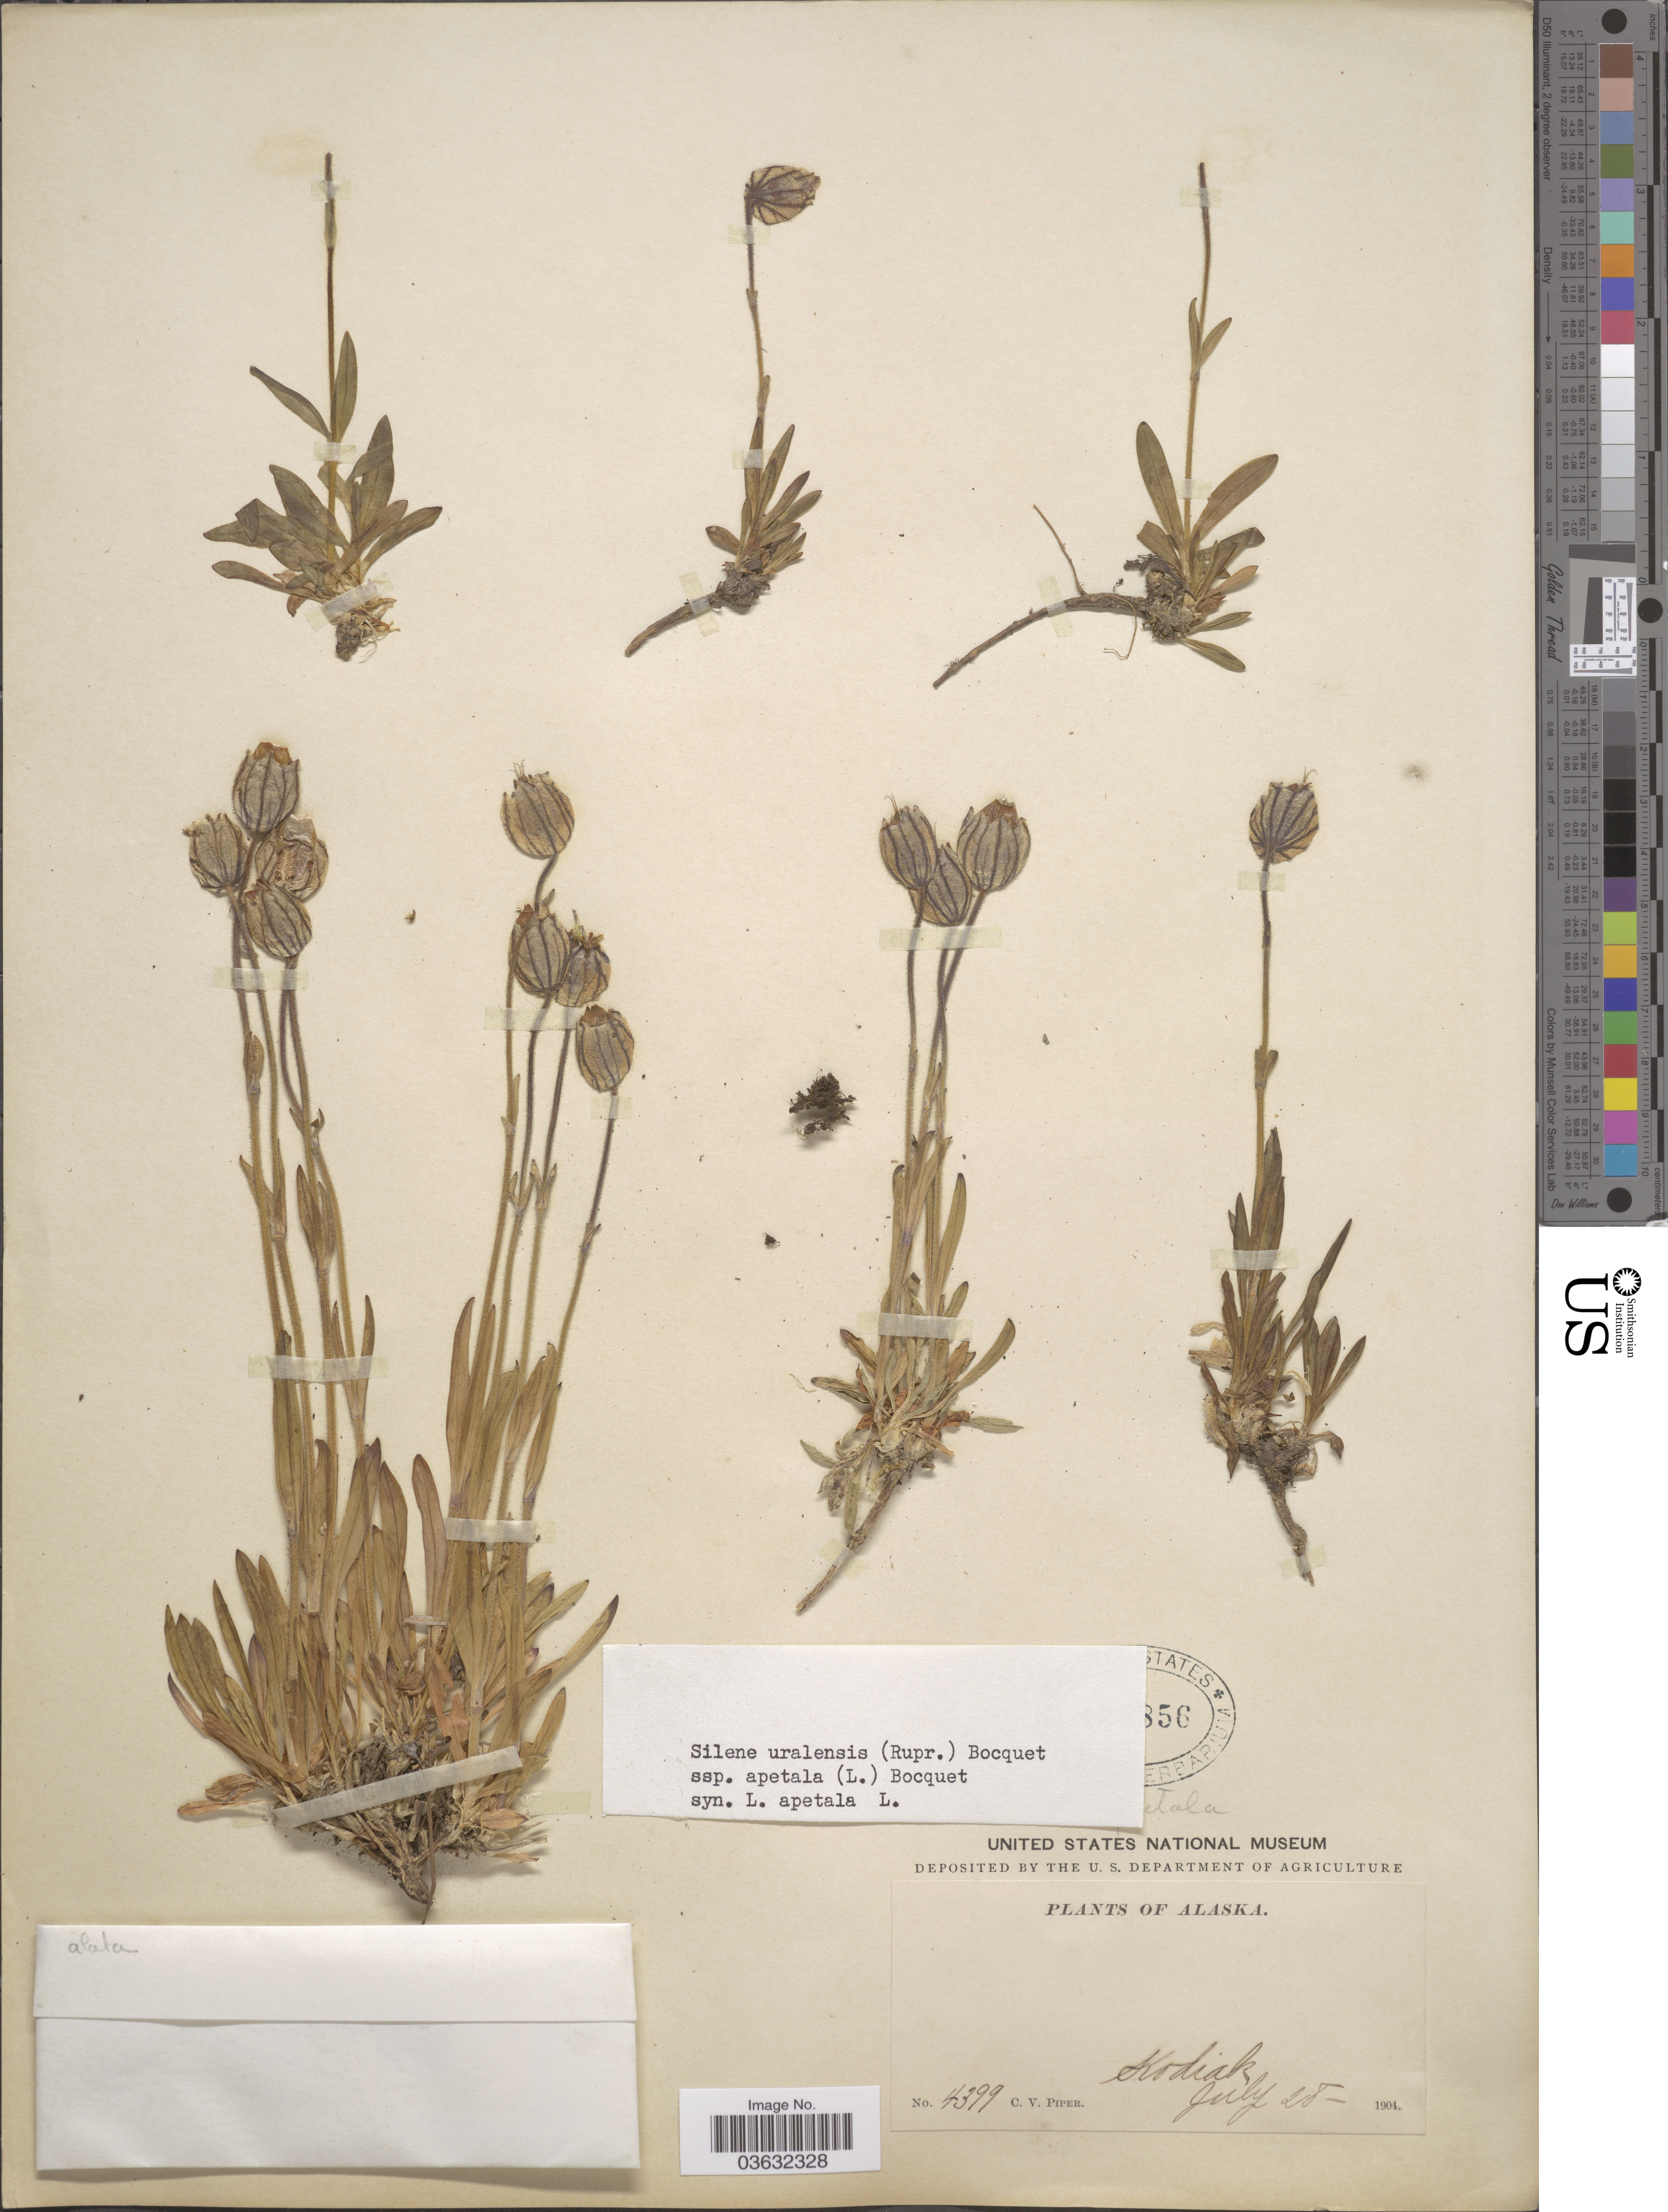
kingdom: Plantae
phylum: Tracheophyta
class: Magnoliopsida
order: Caryophyllales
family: Caryophyllaceae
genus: Silene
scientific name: Silene uralensis subsp. apetala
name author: (L.) Bocquet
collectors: C. V. Piper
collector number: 4399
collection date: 1904-07-28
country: United States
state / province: Alaska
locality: Kodiak.